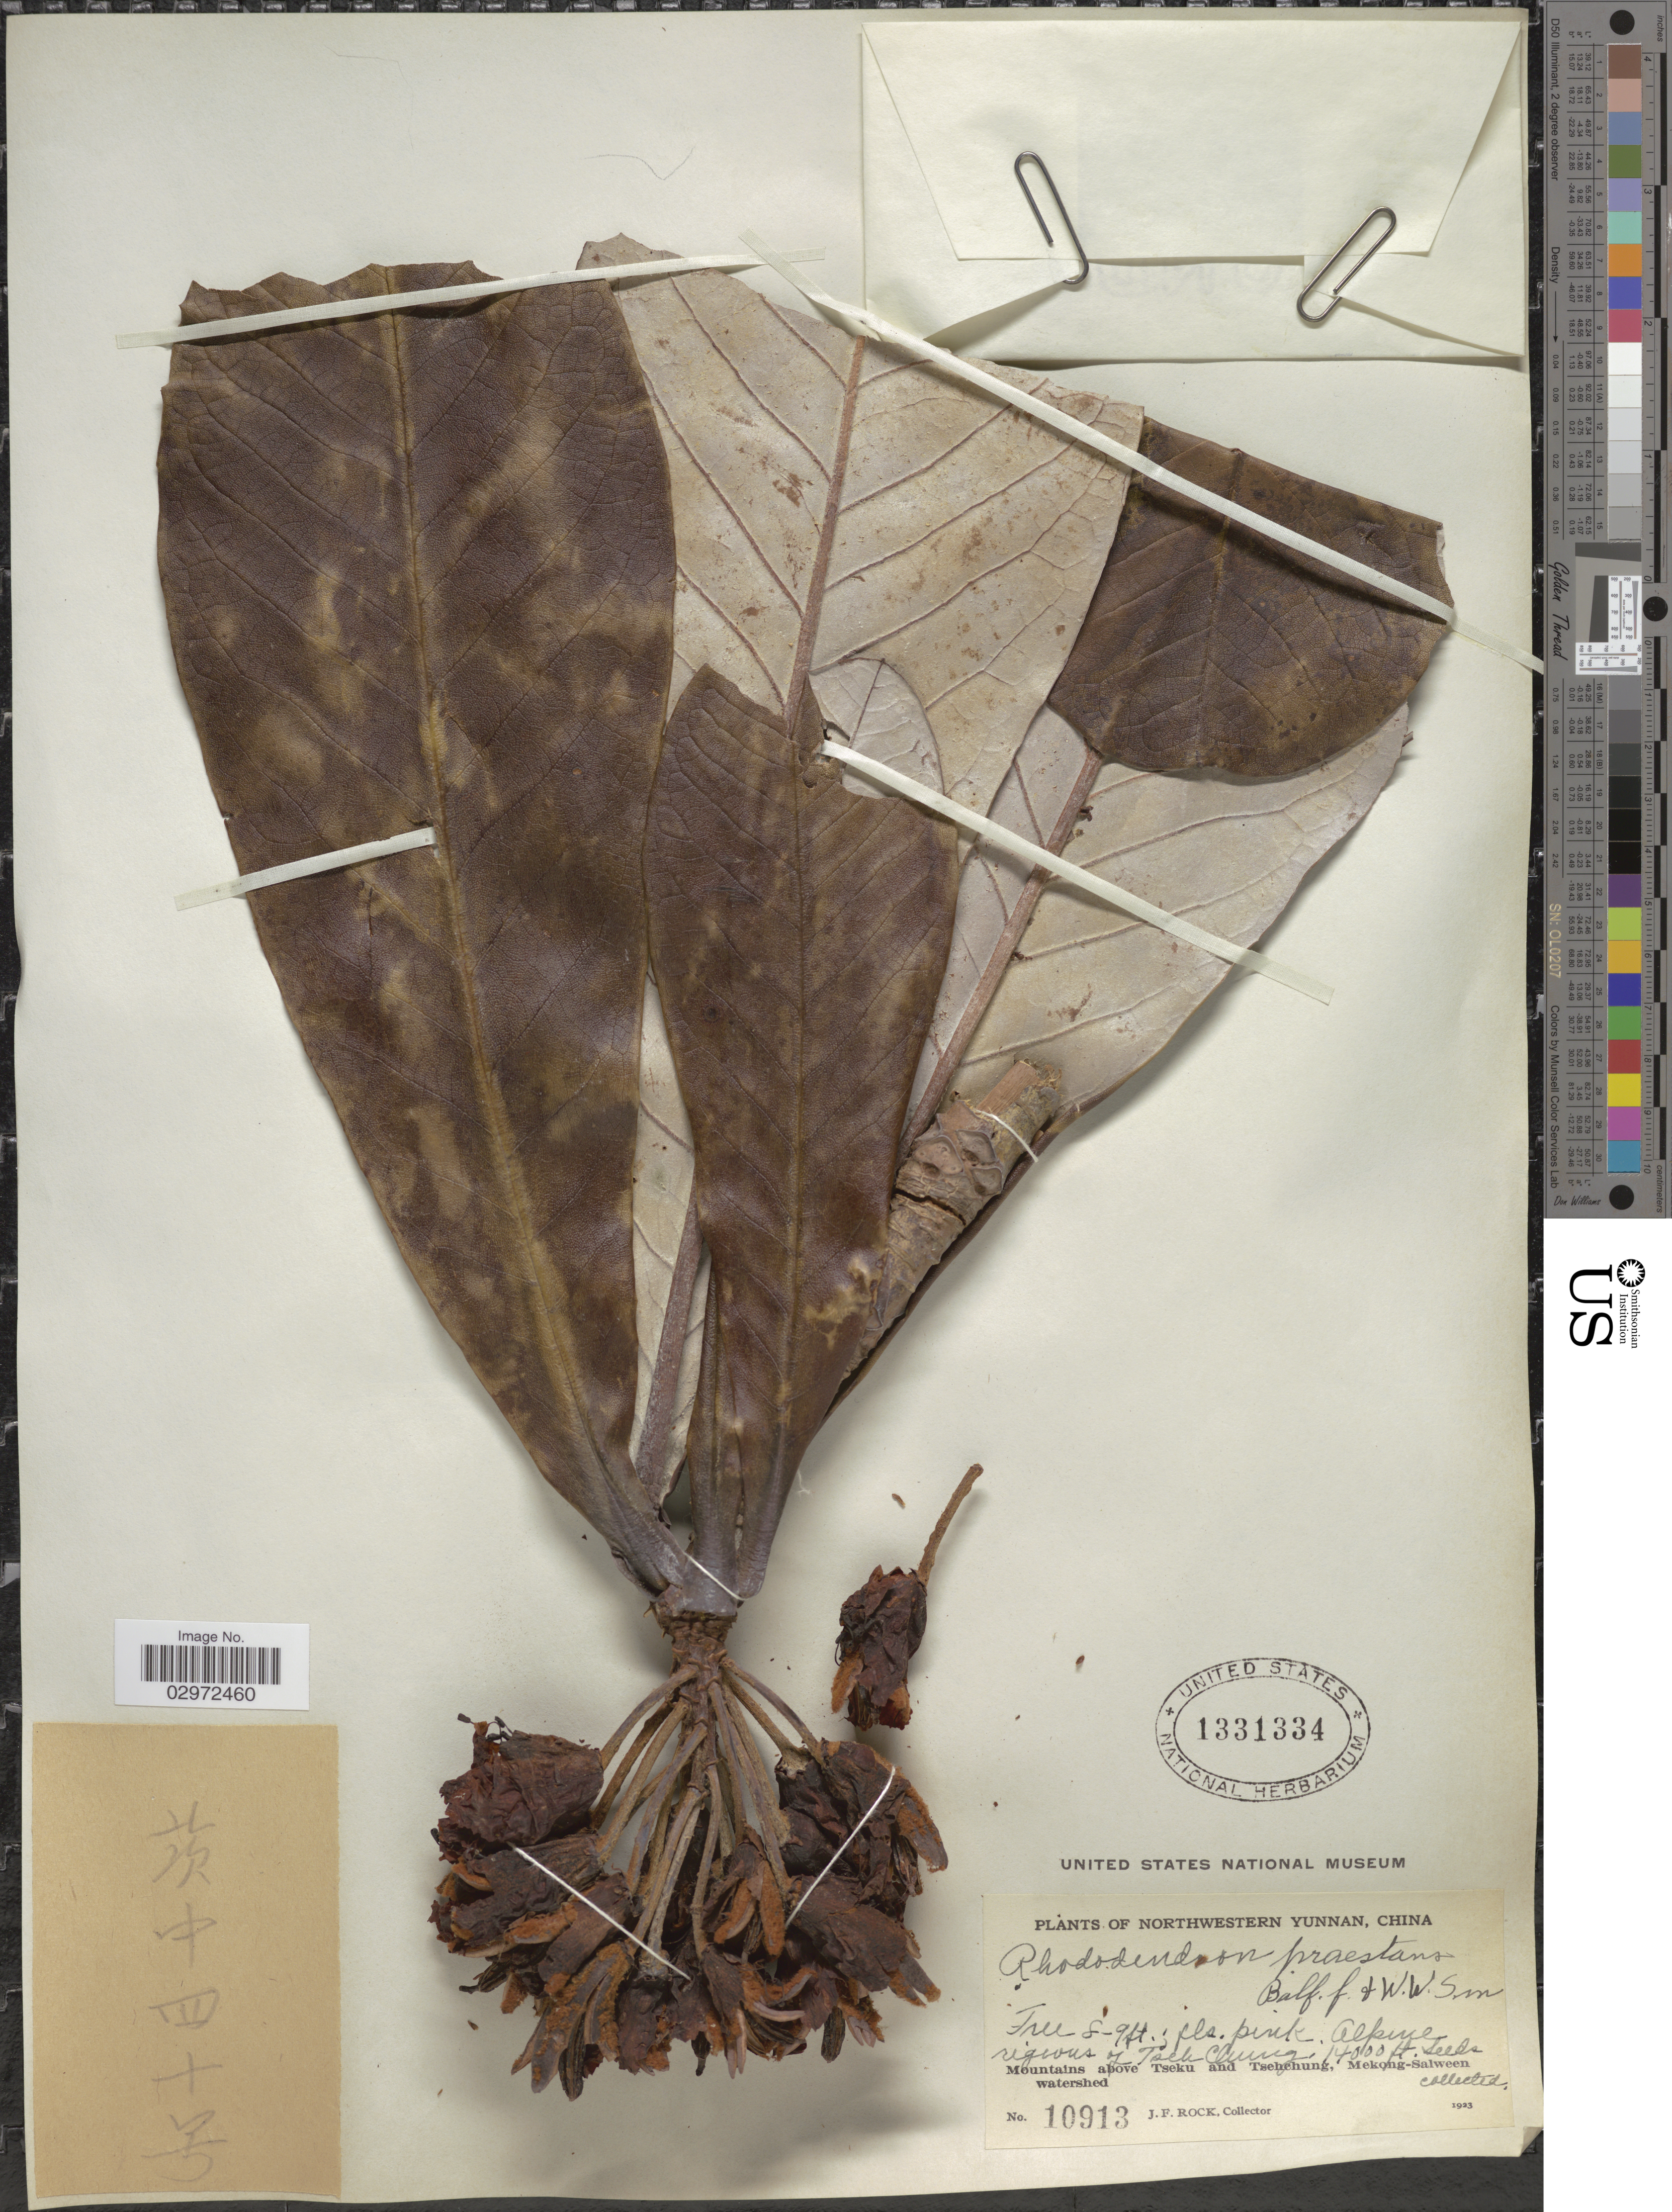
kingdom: Plantae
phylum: Tracheophyta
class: Magnoliopsida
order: Ericales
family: Ericaceae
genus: Rhododendron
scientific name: Rhododendron praestans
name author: Balf. f. & W.W. Sm.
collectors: J. Rock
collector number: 10913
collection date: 1923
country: China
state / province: Yunnan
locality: Northwestern Yunnan, Mountains above Tseku and Tsehchung, Mekong-Salween watershed. Alpine regions of Tseh Chung.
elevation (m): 4267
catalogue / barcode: US 1331334